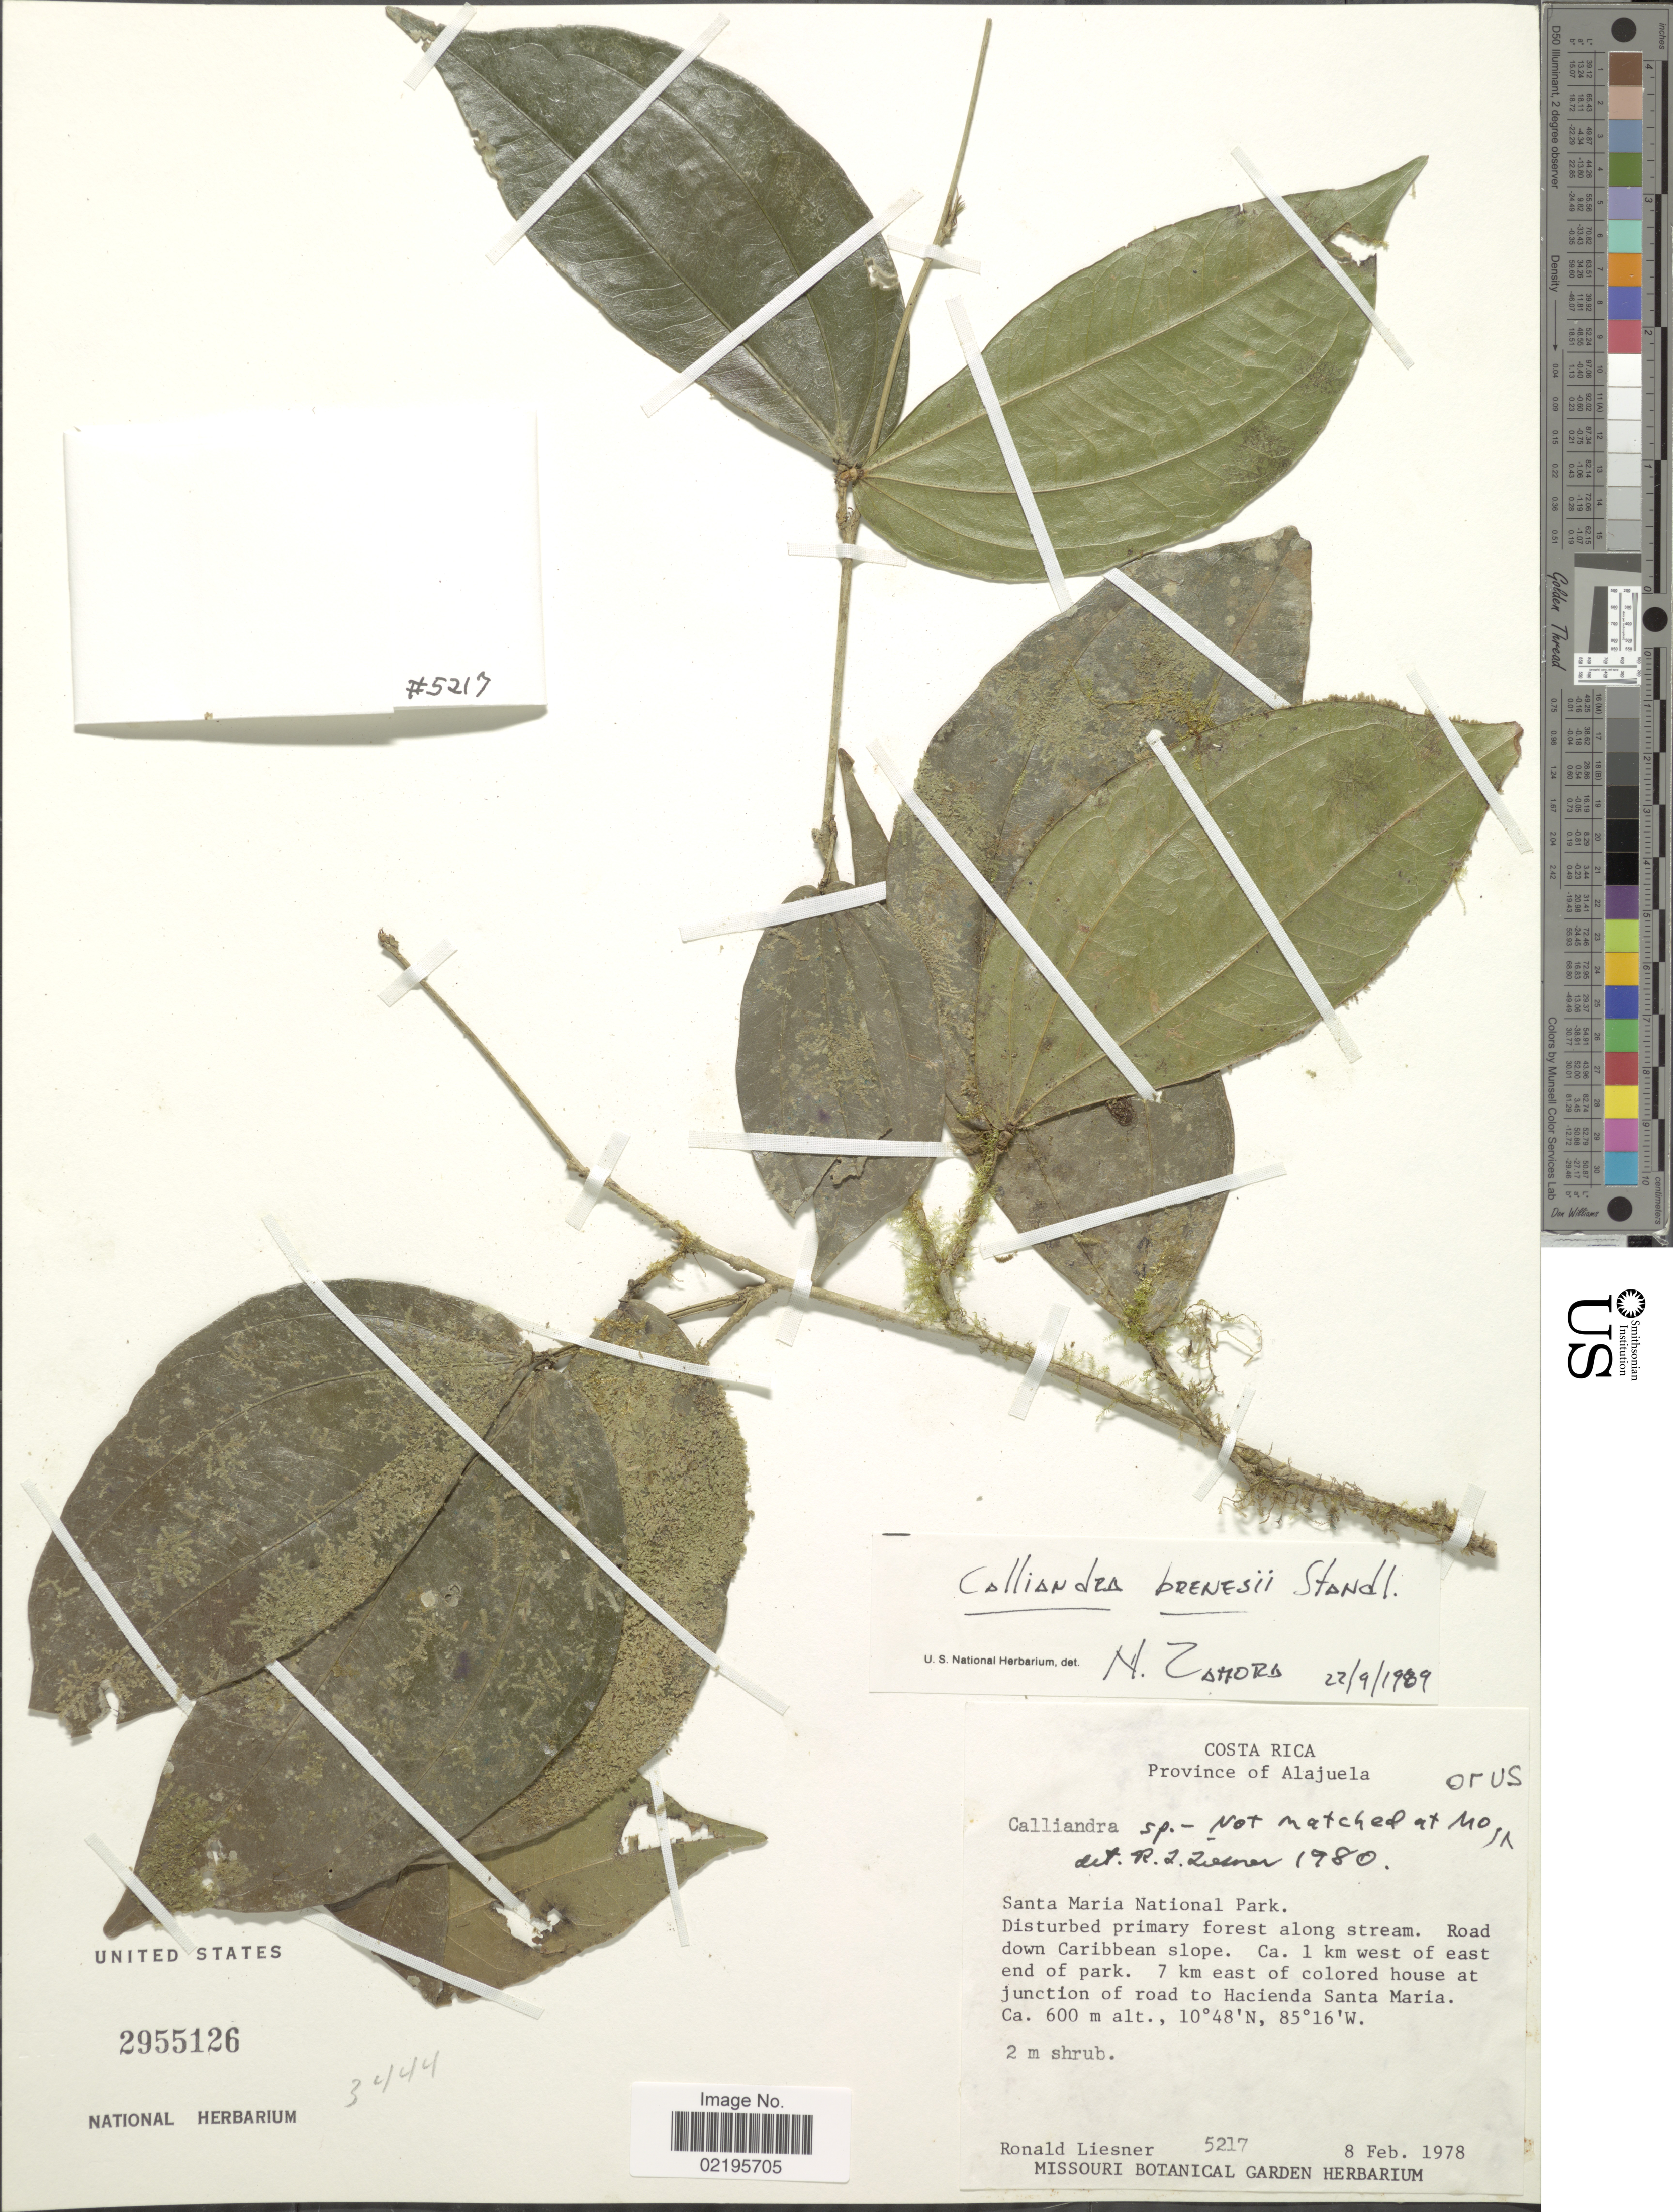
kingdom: Plantae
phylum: Tracheophyta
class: Magnoliopsida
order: Fabales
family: Fabaceae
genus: Calliandra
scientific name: Calliandra brenesii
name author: Standl.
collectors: R. L. Liesner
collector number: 5217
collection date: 1978-02-08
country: Costa Rica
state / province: Alajuela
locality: Santa Maria National Park. Road down Caribbean slope. Ca. 1 km west of east end of park. 7 km east of colored house at junction of road to Hacienda Santa Maria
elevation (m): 600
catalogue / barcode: US 2955126